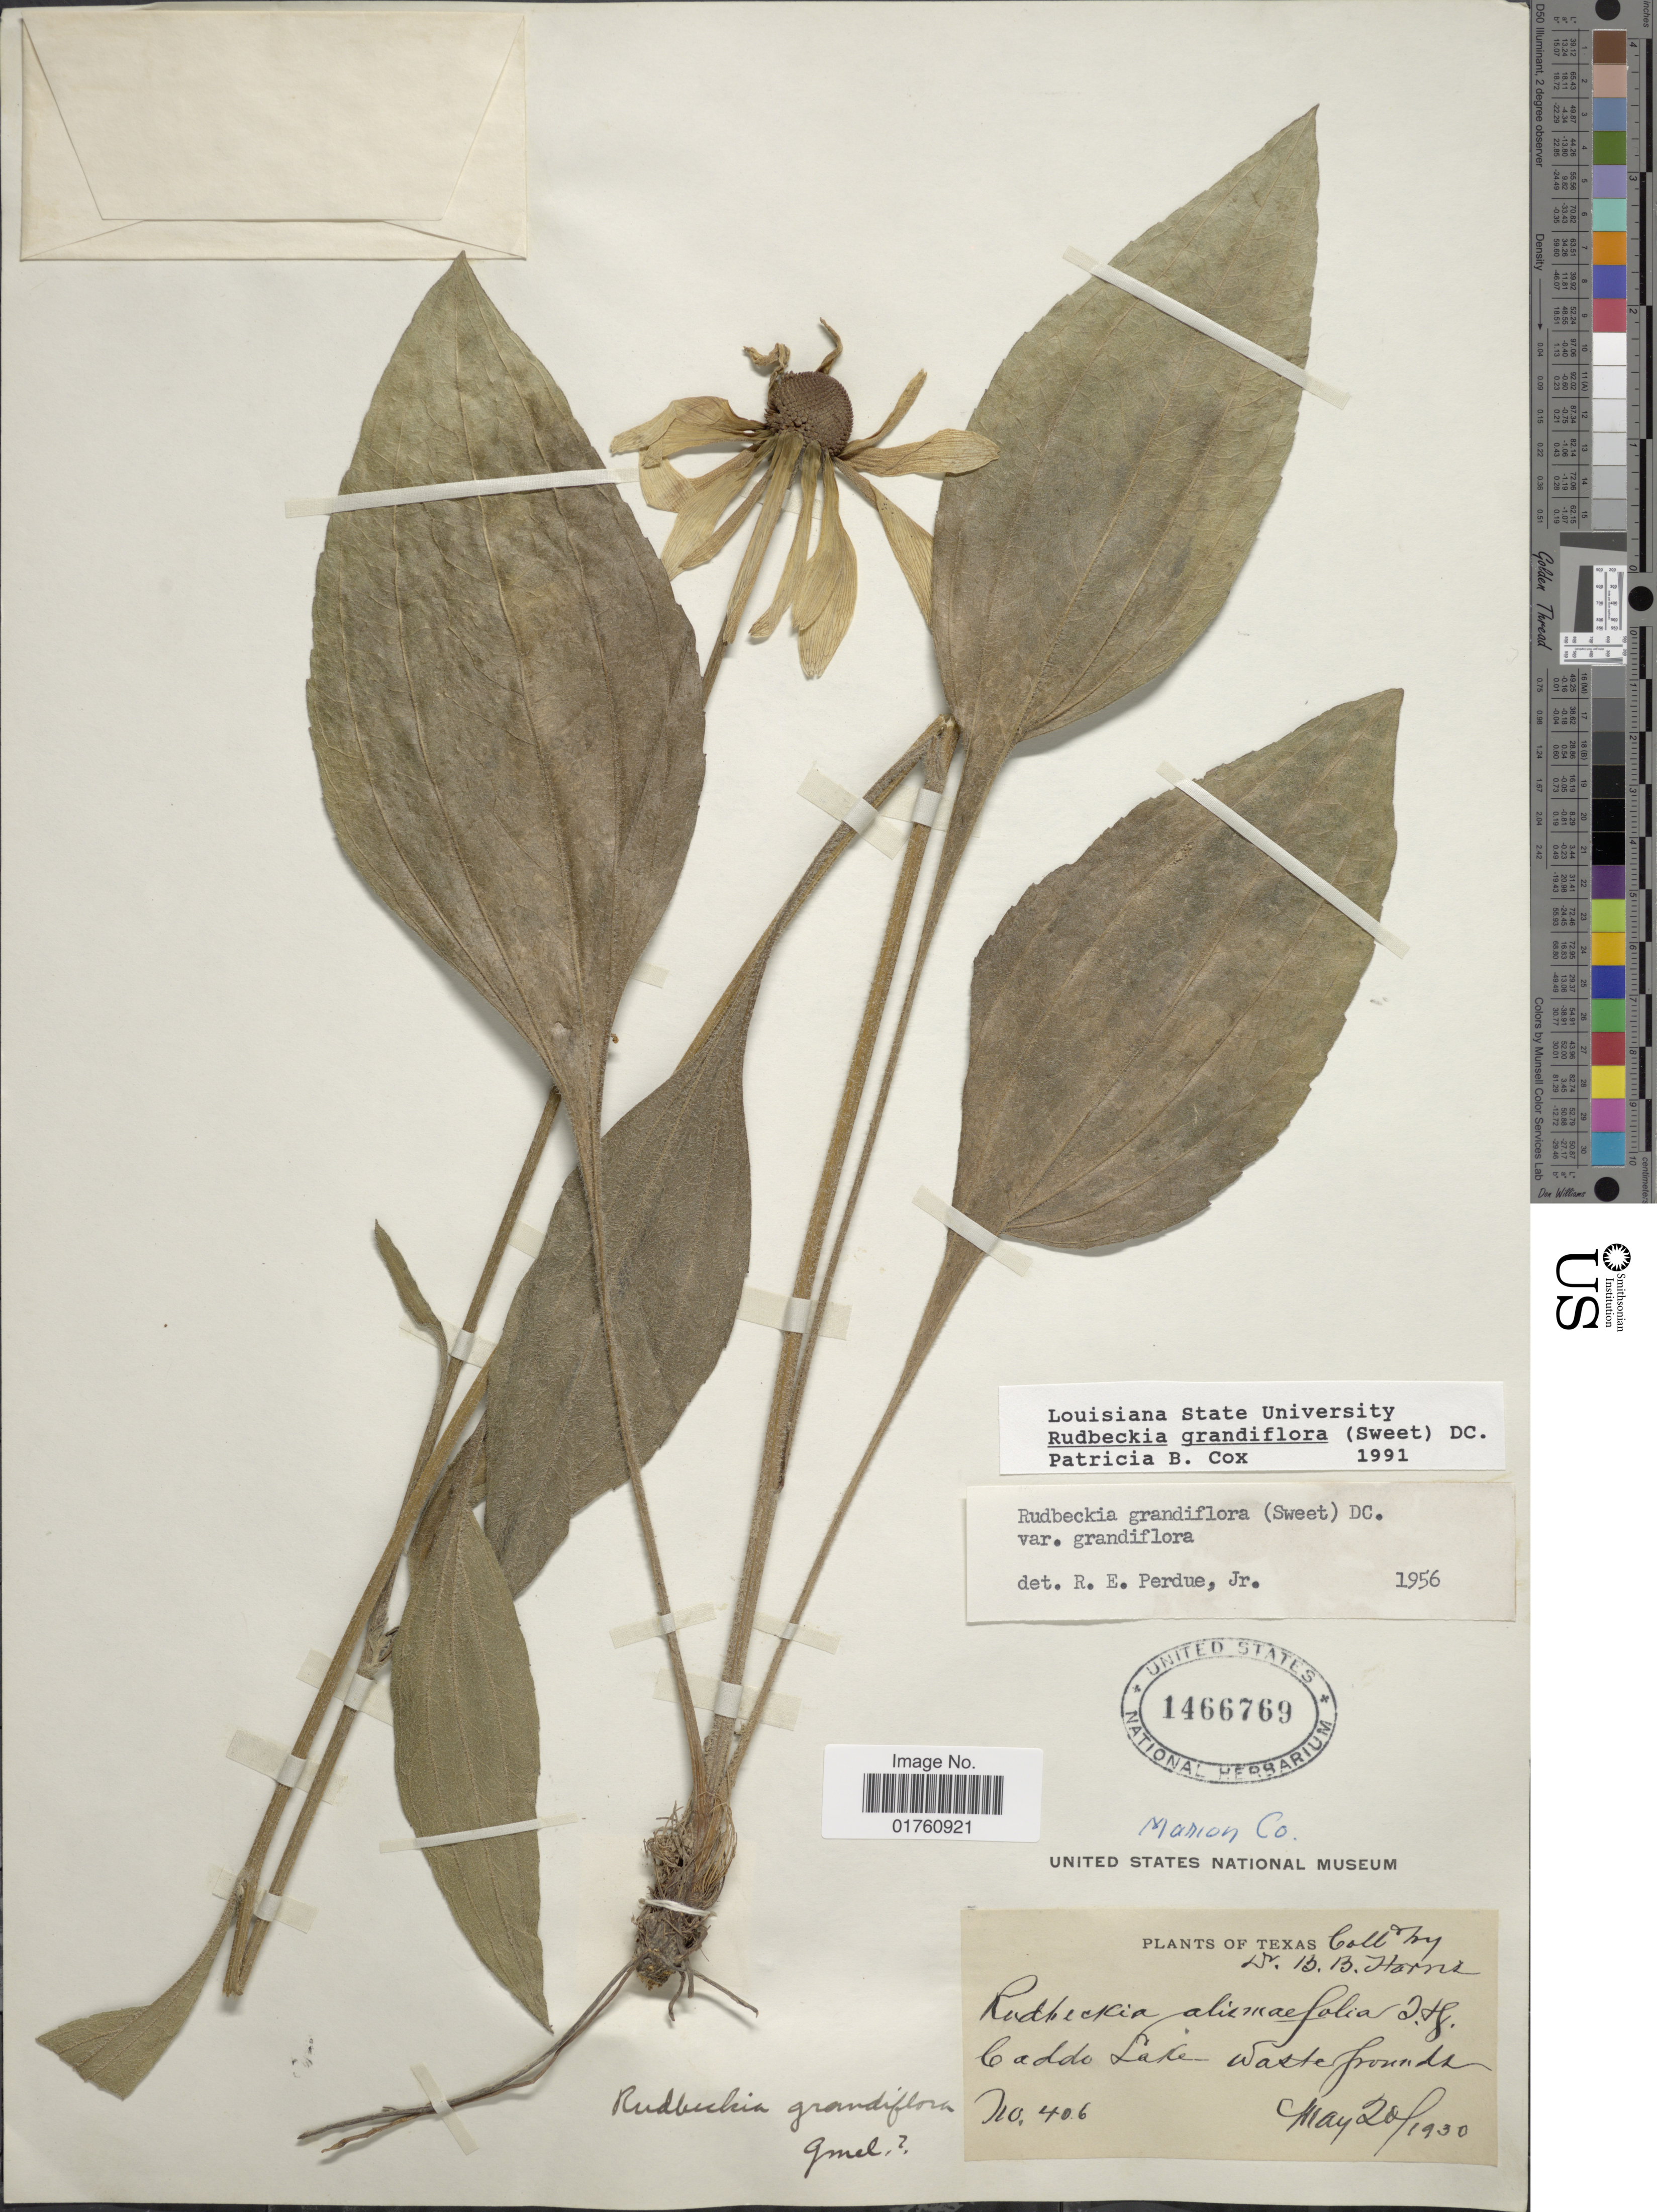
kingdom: Plantae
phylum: Tracheophyta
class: Magnoliopsida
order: Asterales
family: Asteraceae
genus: Rudbeckia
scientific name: Rudbeckia grandiflora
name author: (Sweet) J.F. Gmel. ex DC.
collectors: B. B. Harris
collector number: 406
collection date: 1930-05-20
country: United States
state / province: Texas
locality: Caddo lake Waste grounds, Marion Co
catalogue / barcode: US 1466769